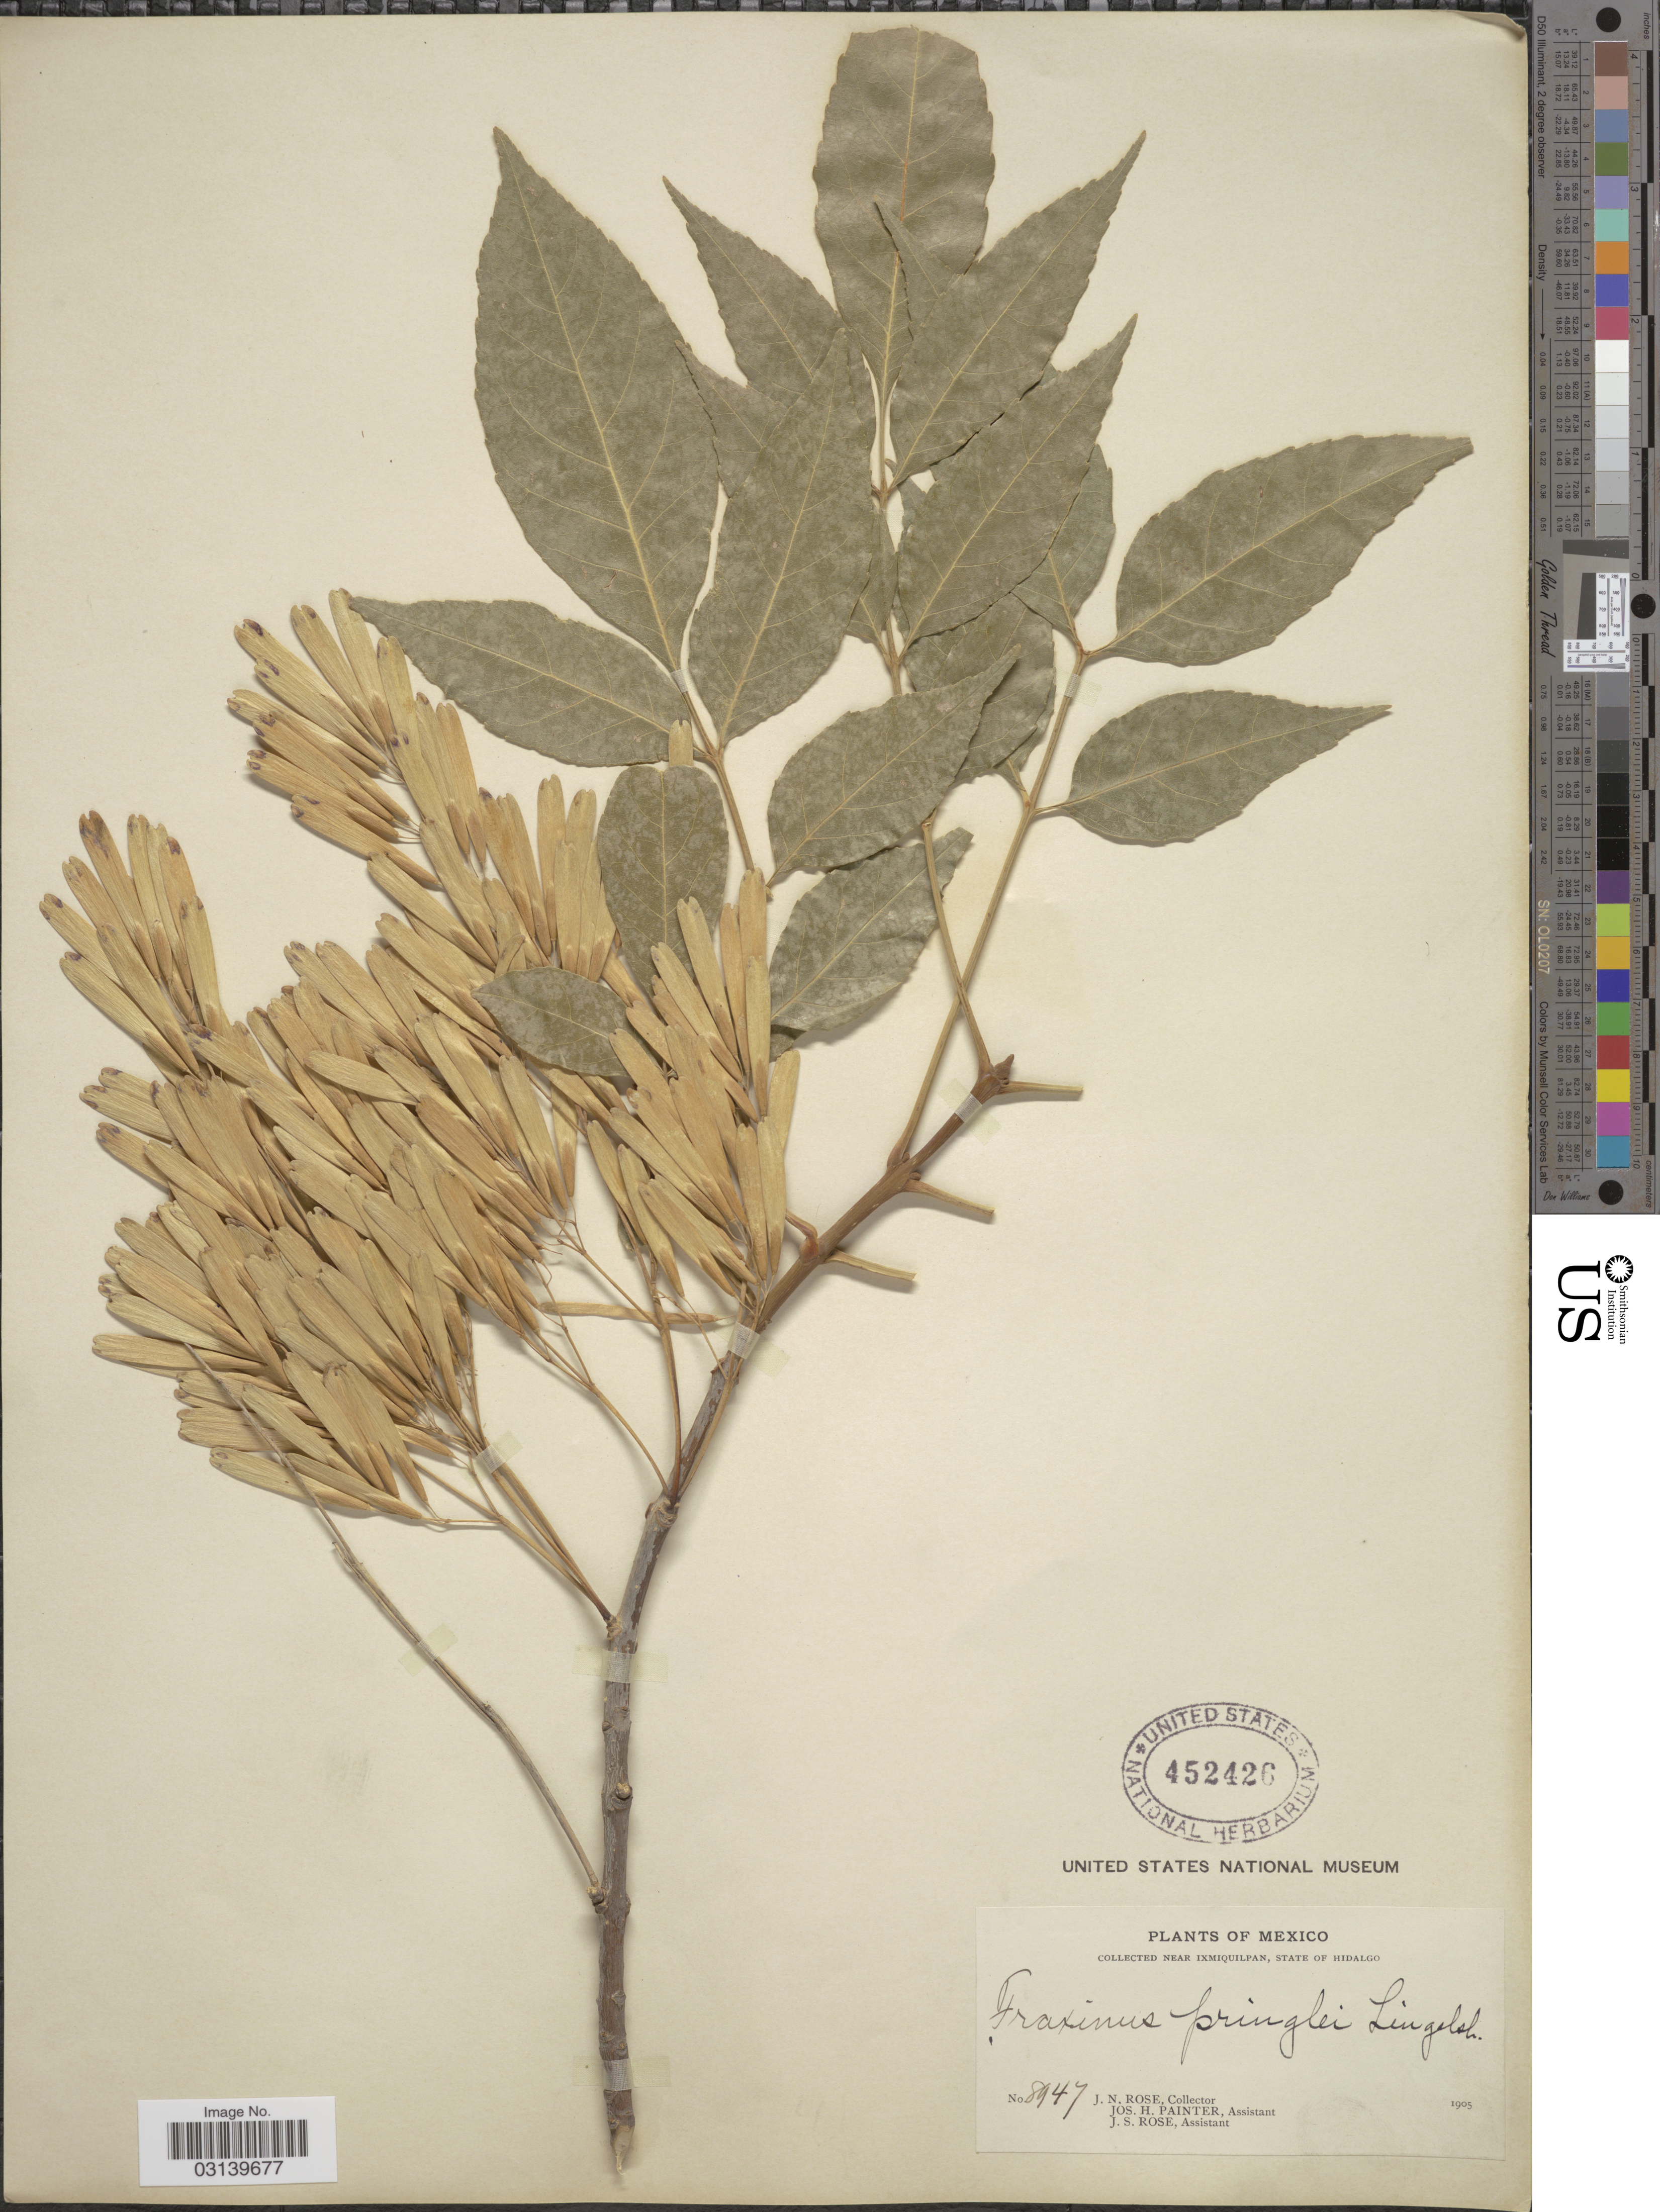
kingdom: Plantae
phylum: Tracheophyta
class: Magnoliopsida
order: Lamiales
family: Oleaceae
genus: Fraxinus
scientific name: Fraxinus pringlei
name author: Lingelsh.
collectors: J. N. Rose, J. H. Painter & J. S. Rose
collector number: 8947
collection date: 1905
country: Mexico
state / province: Hidalgo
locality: Near Ixmiquilpan.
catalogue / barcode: US 452426